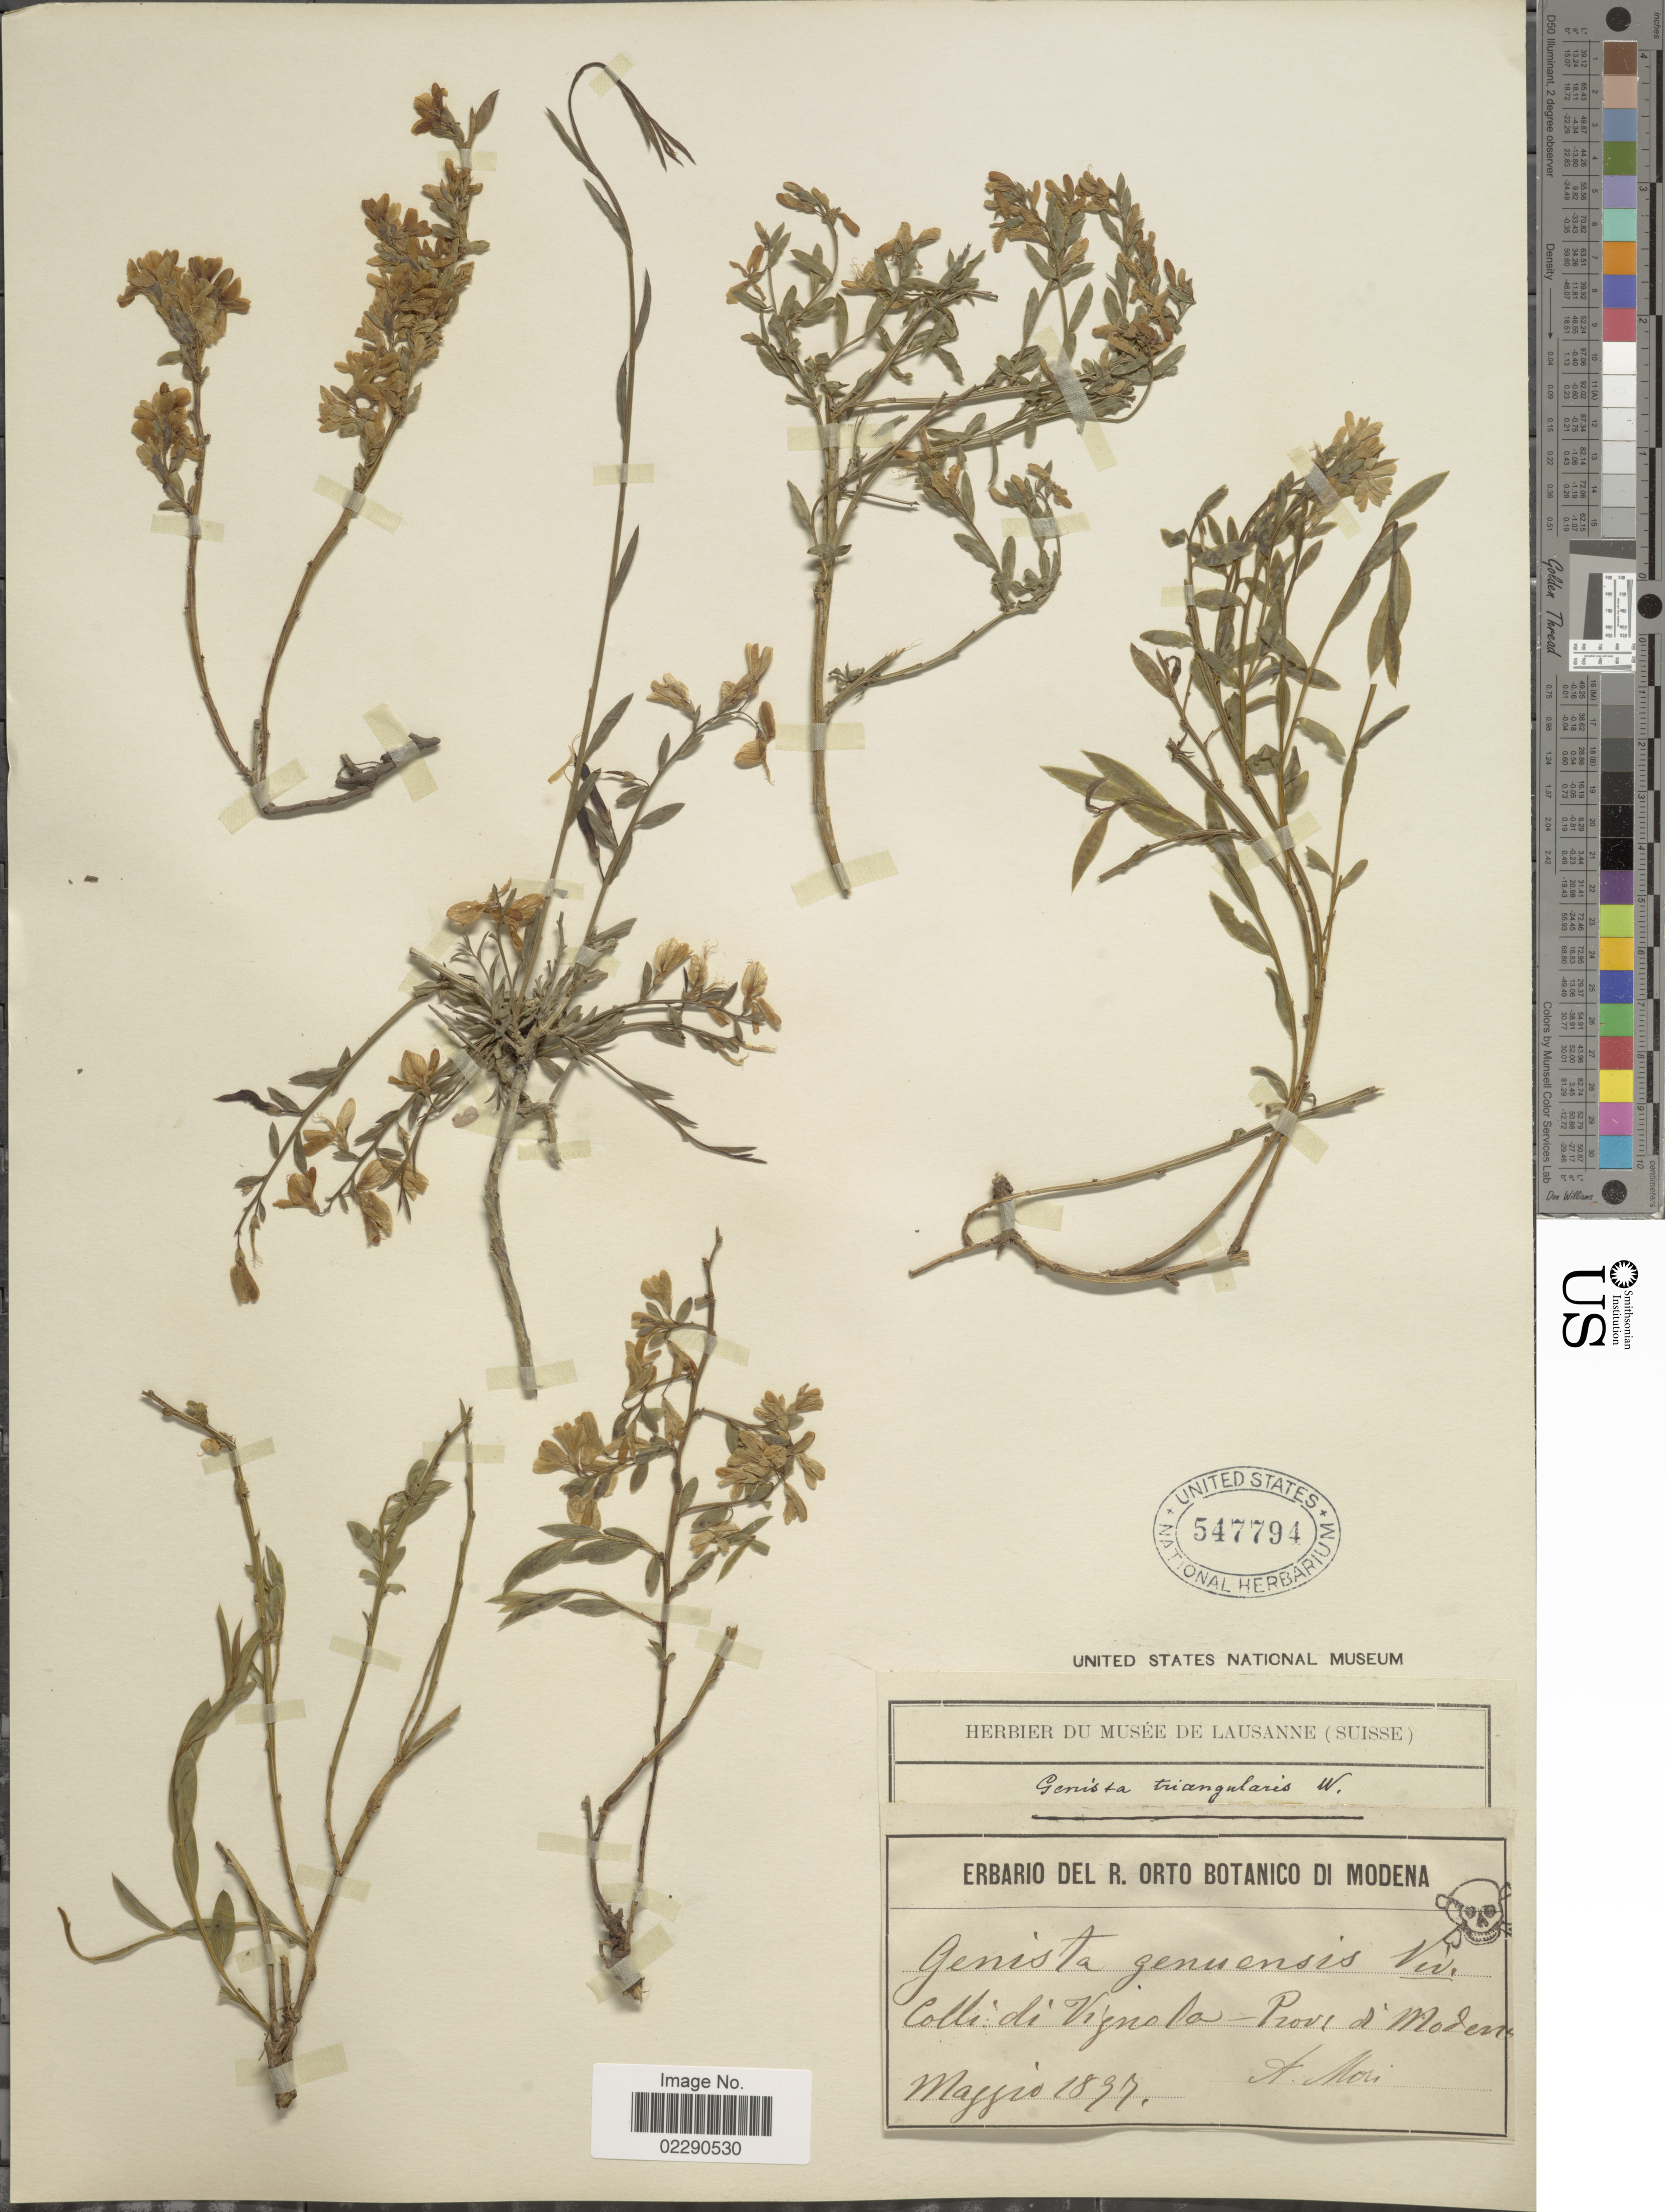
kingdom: Plantae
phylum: Tracheophyta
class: Magnoliopsida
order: Fabales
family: Fabaceae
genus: Genista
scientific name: Genista triangularis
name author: Willd.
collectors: A. Mori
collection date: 1897-05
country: Italy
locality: Colli di Vignola, Prov. di Moden [interpreted]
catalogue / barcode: US 547794